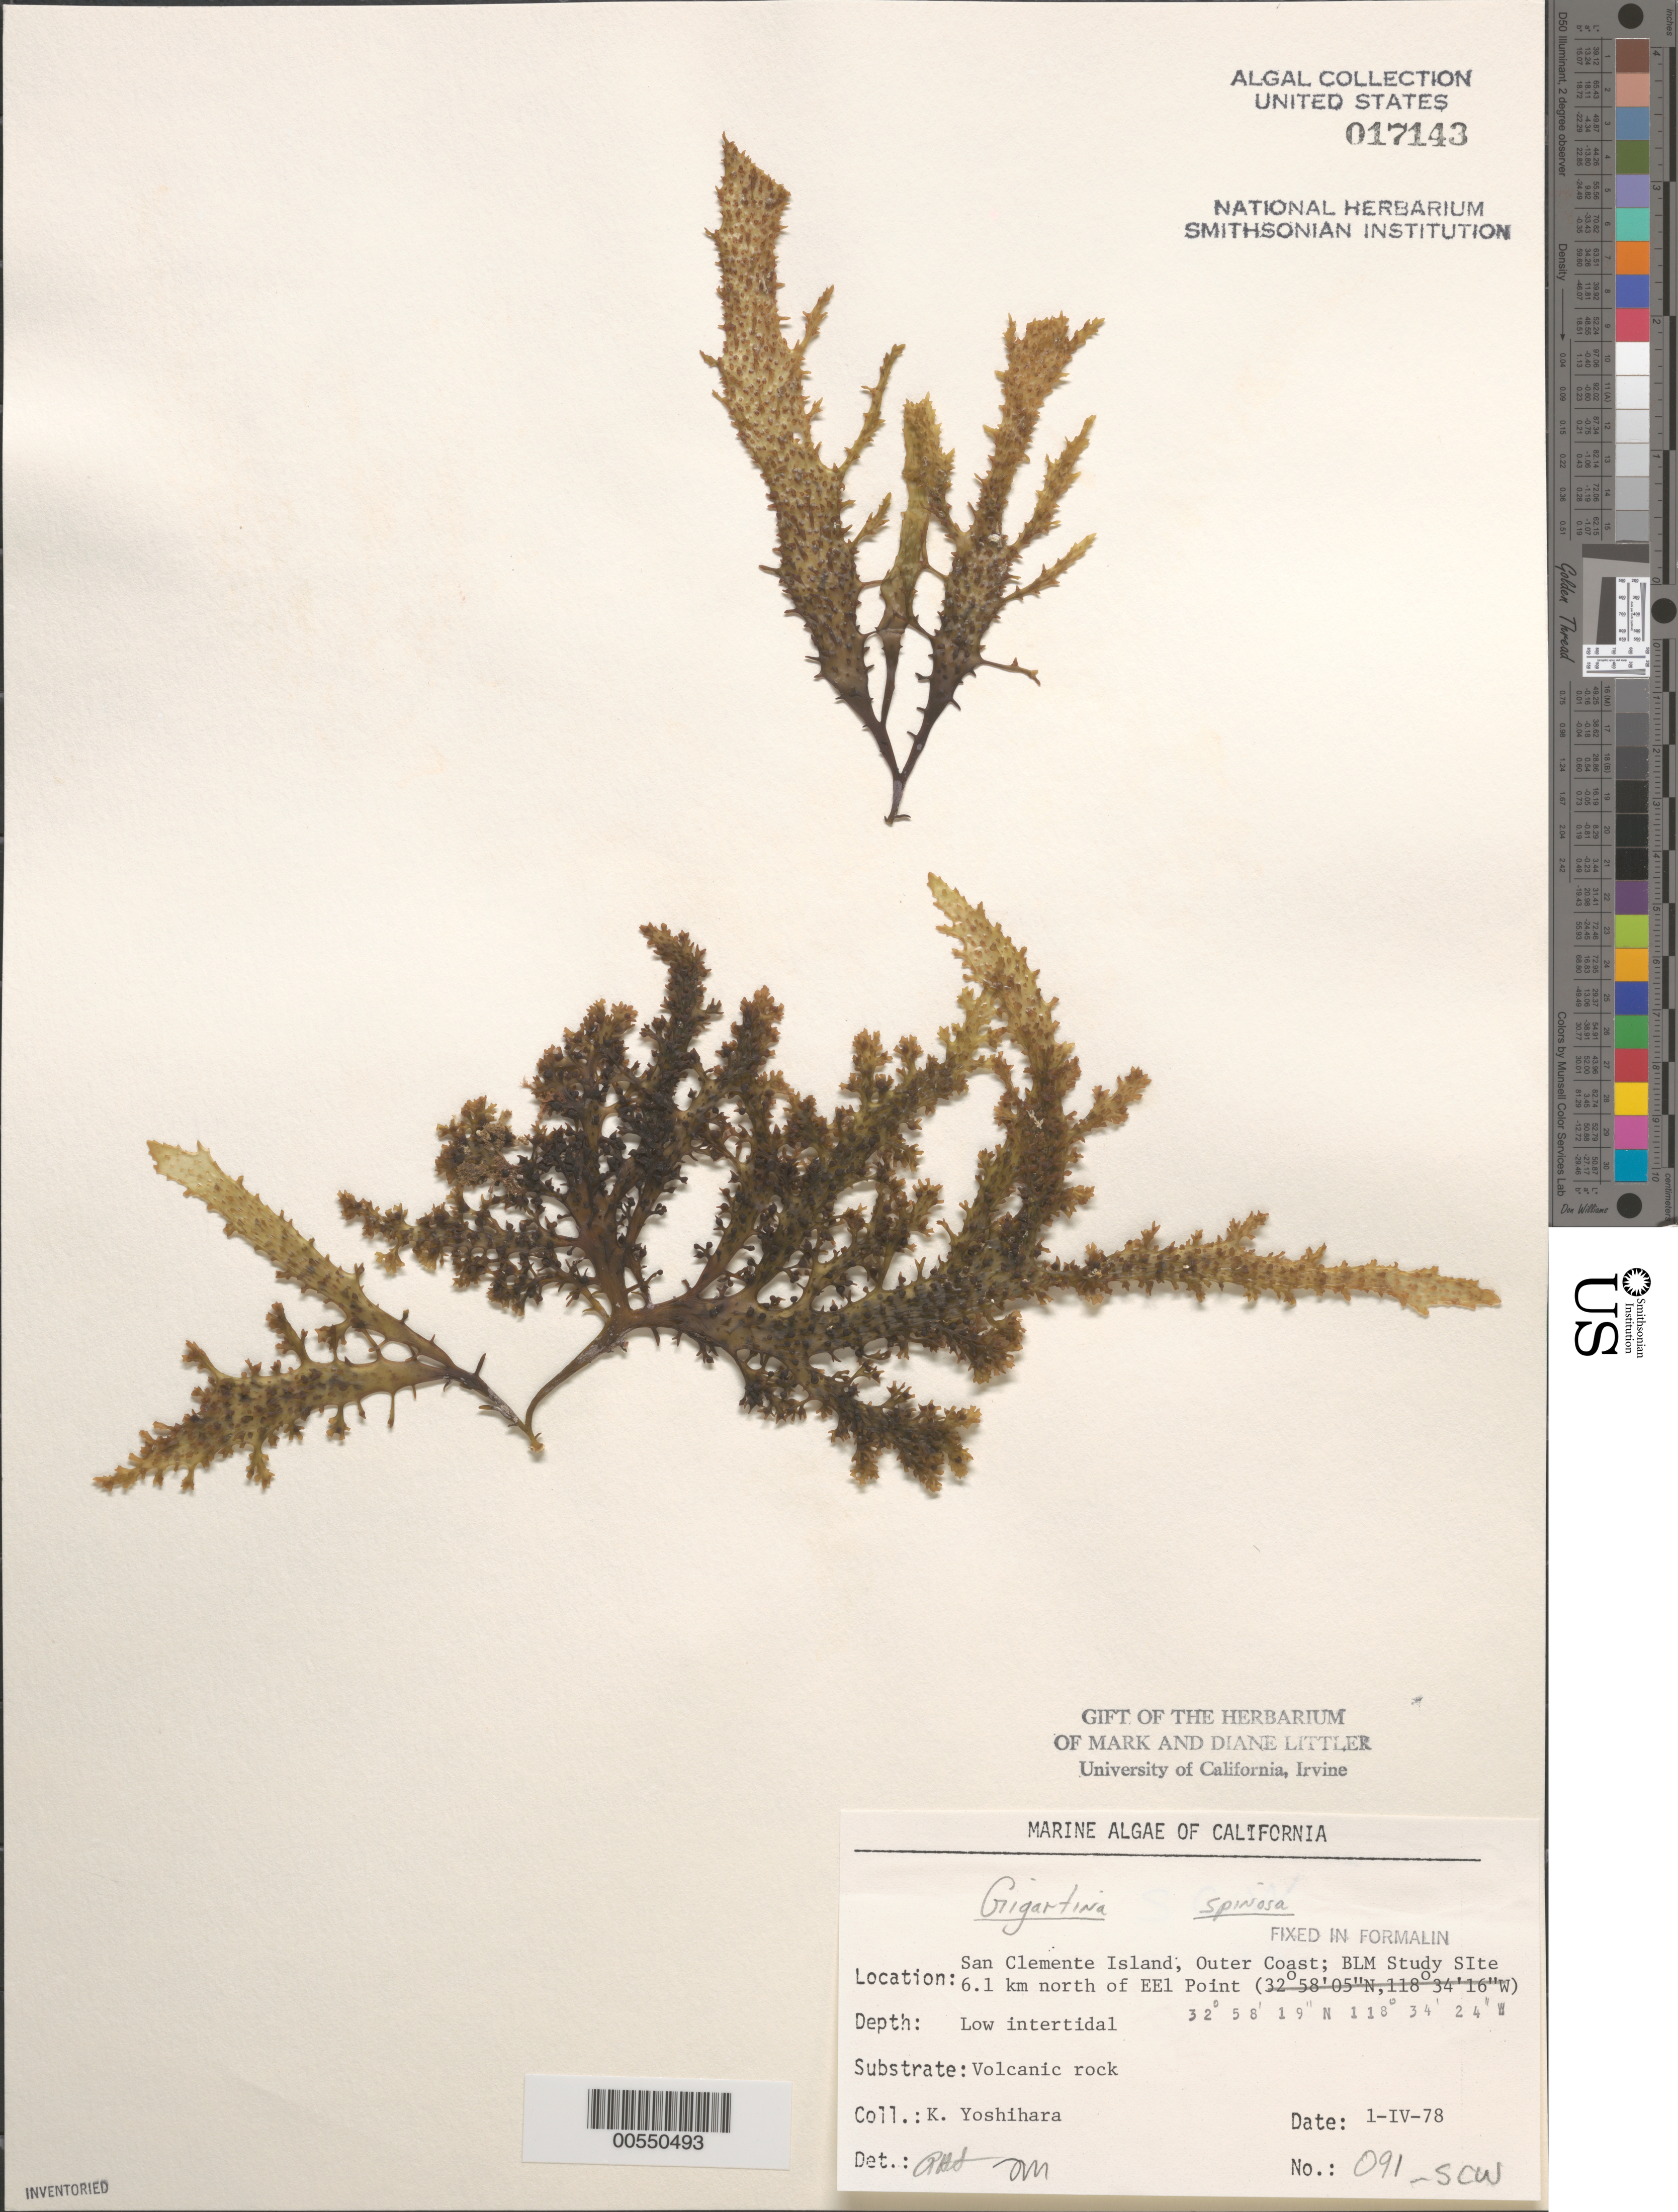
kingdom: Plantae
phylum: Rhodophyta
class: Florideophyceae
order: Gigartinales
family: Gigartinaceae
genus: Chondracanthus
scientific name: Chondracanthus spinosus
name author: (Kütz.) Guiry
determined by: Algae name updating Project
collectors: K. Yoshihara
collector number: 091-scw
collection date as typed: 01 Apr 1978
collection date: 1978-04-01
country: United States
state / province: California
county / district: Los Angeles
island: San Clemente Island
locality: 6.1 km north of Eel Point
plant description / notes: BLM-SOCALBIGHT Rocky Intertidal Survey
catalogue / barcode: US 17143